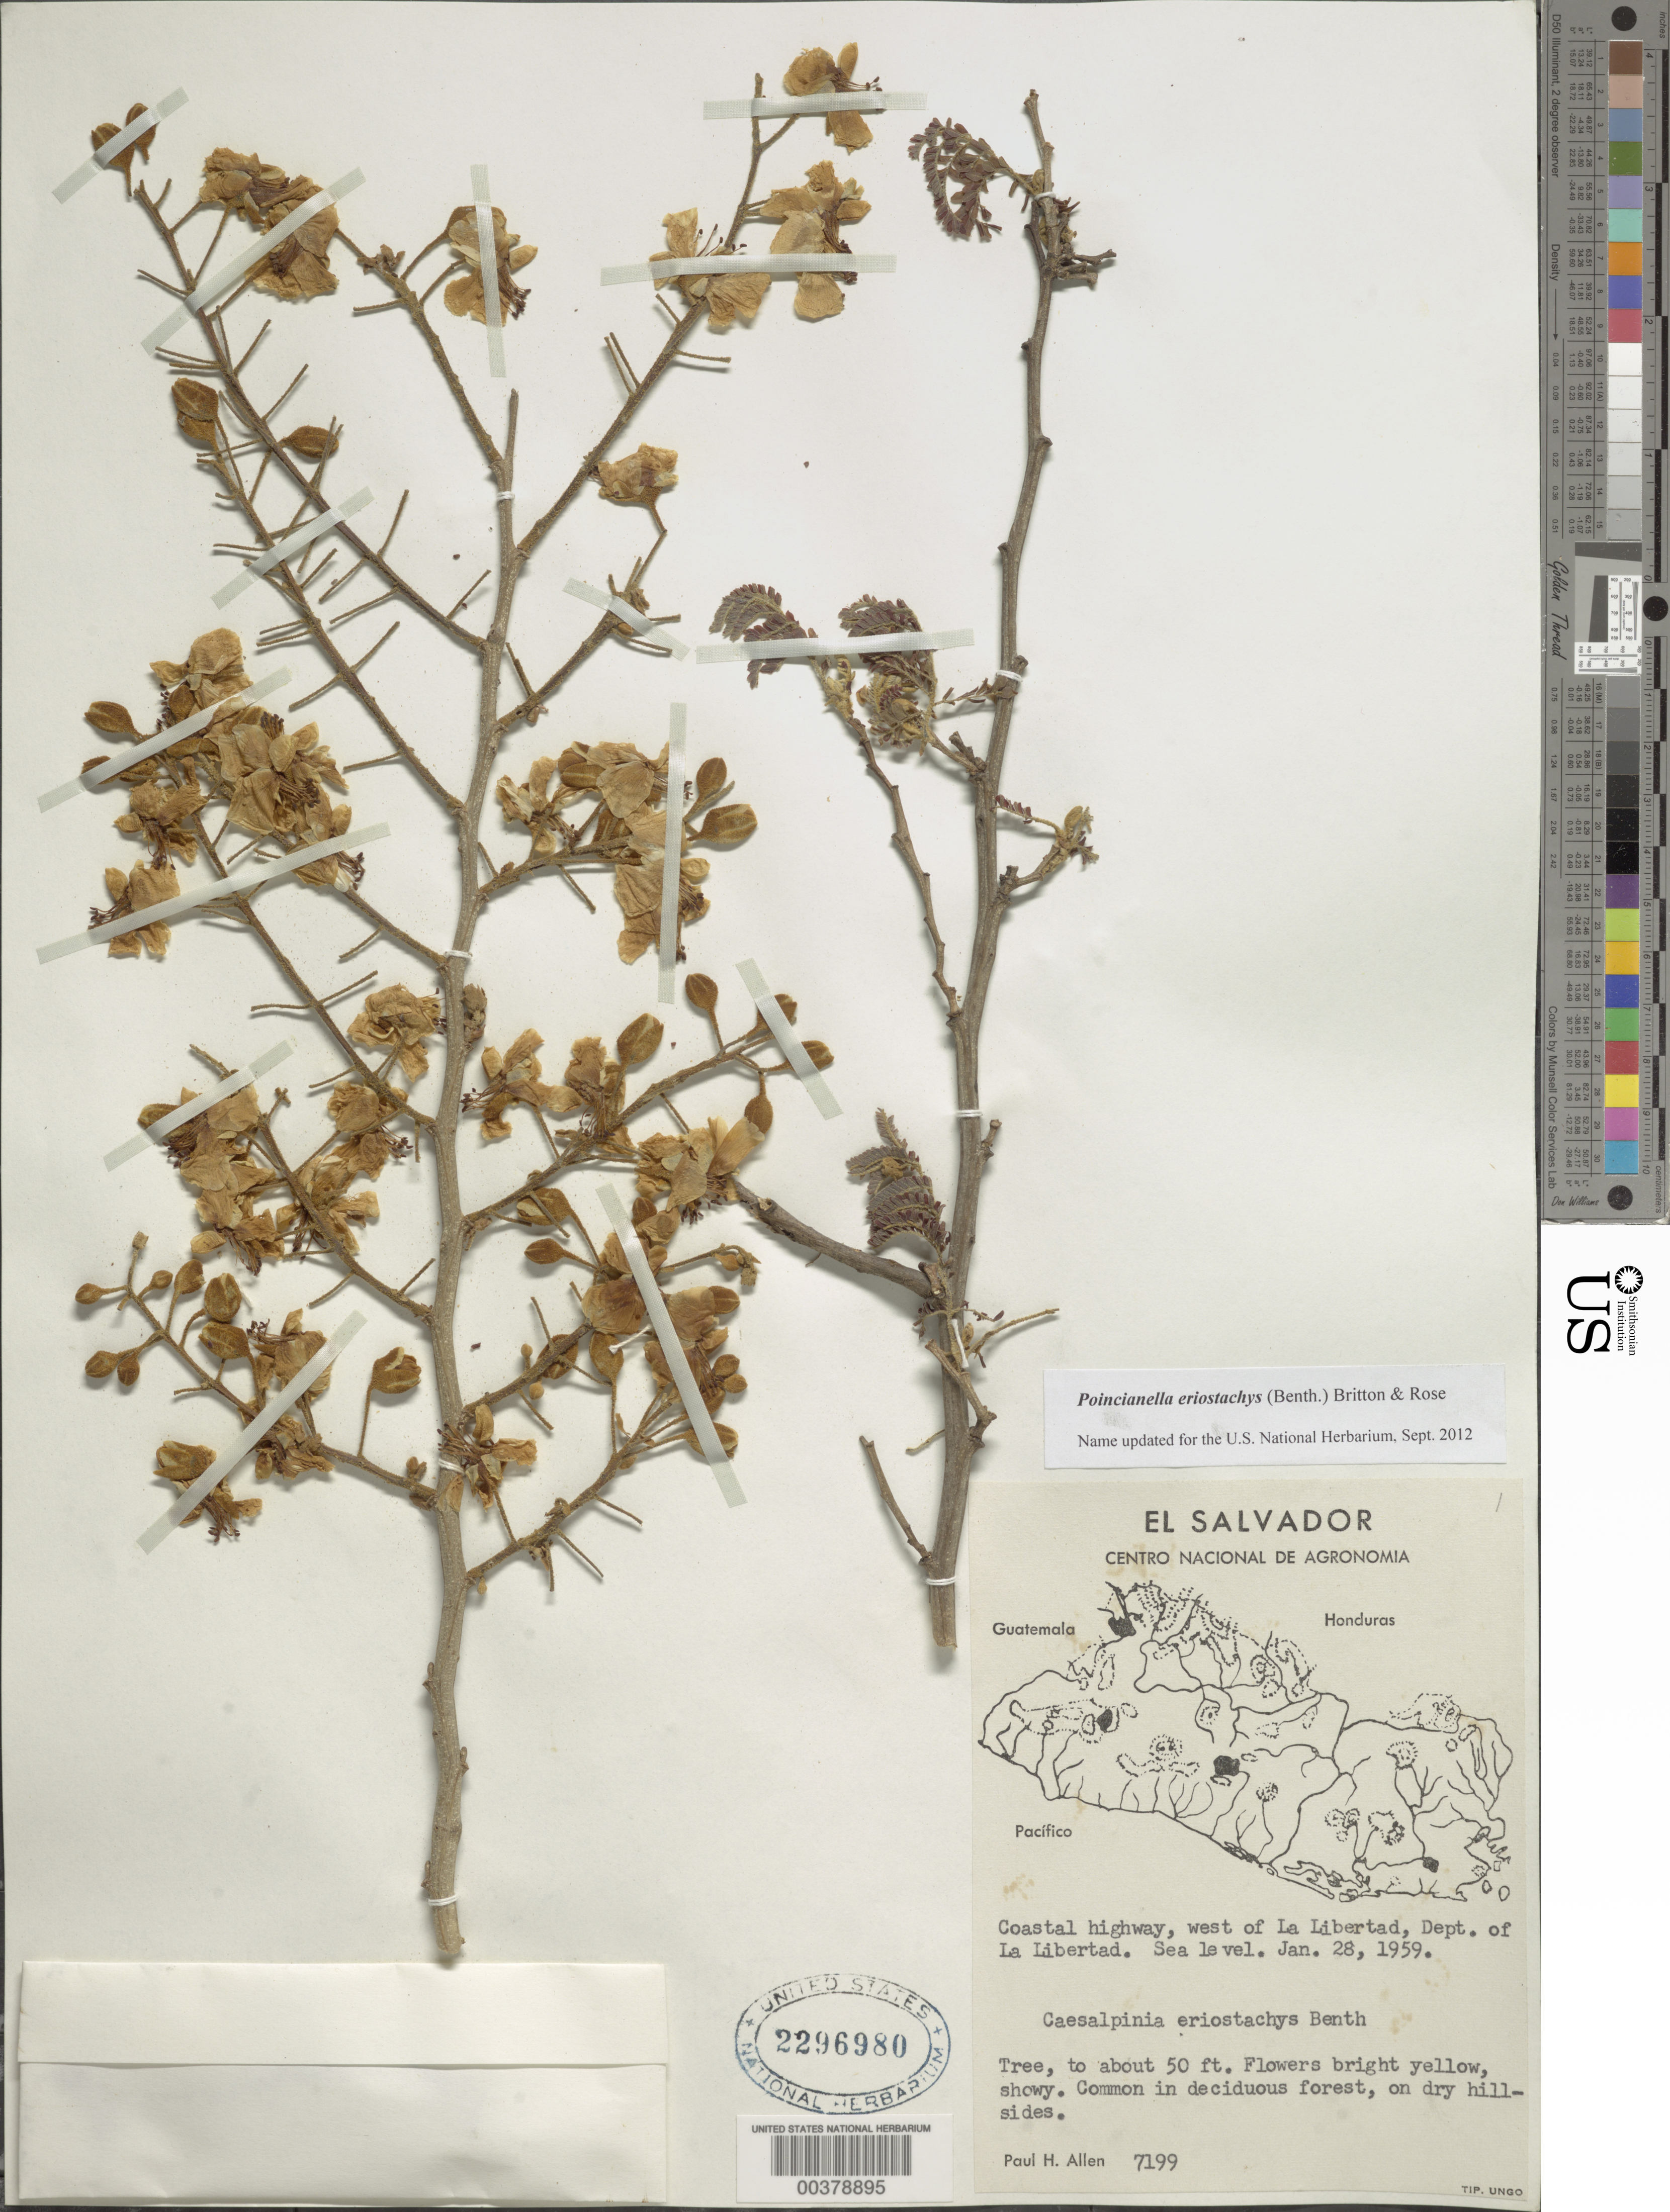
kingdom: Plantae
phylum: Tracheophyta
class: Magnoliopsida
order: Fabales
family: Fabaceae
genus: Cenostigma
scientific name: Cenostigma eriostachys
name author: (Benth.) Gagnon & G.P. Lewis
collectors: P. H. Allen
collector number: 7199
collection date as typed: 28 Jan 1959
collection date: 1959-01-28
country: El Salvador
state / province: La Libertad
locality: Coastal hwy w of la libertad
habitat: Deciduous forest, on dry hillsides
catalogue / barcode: US 2296980